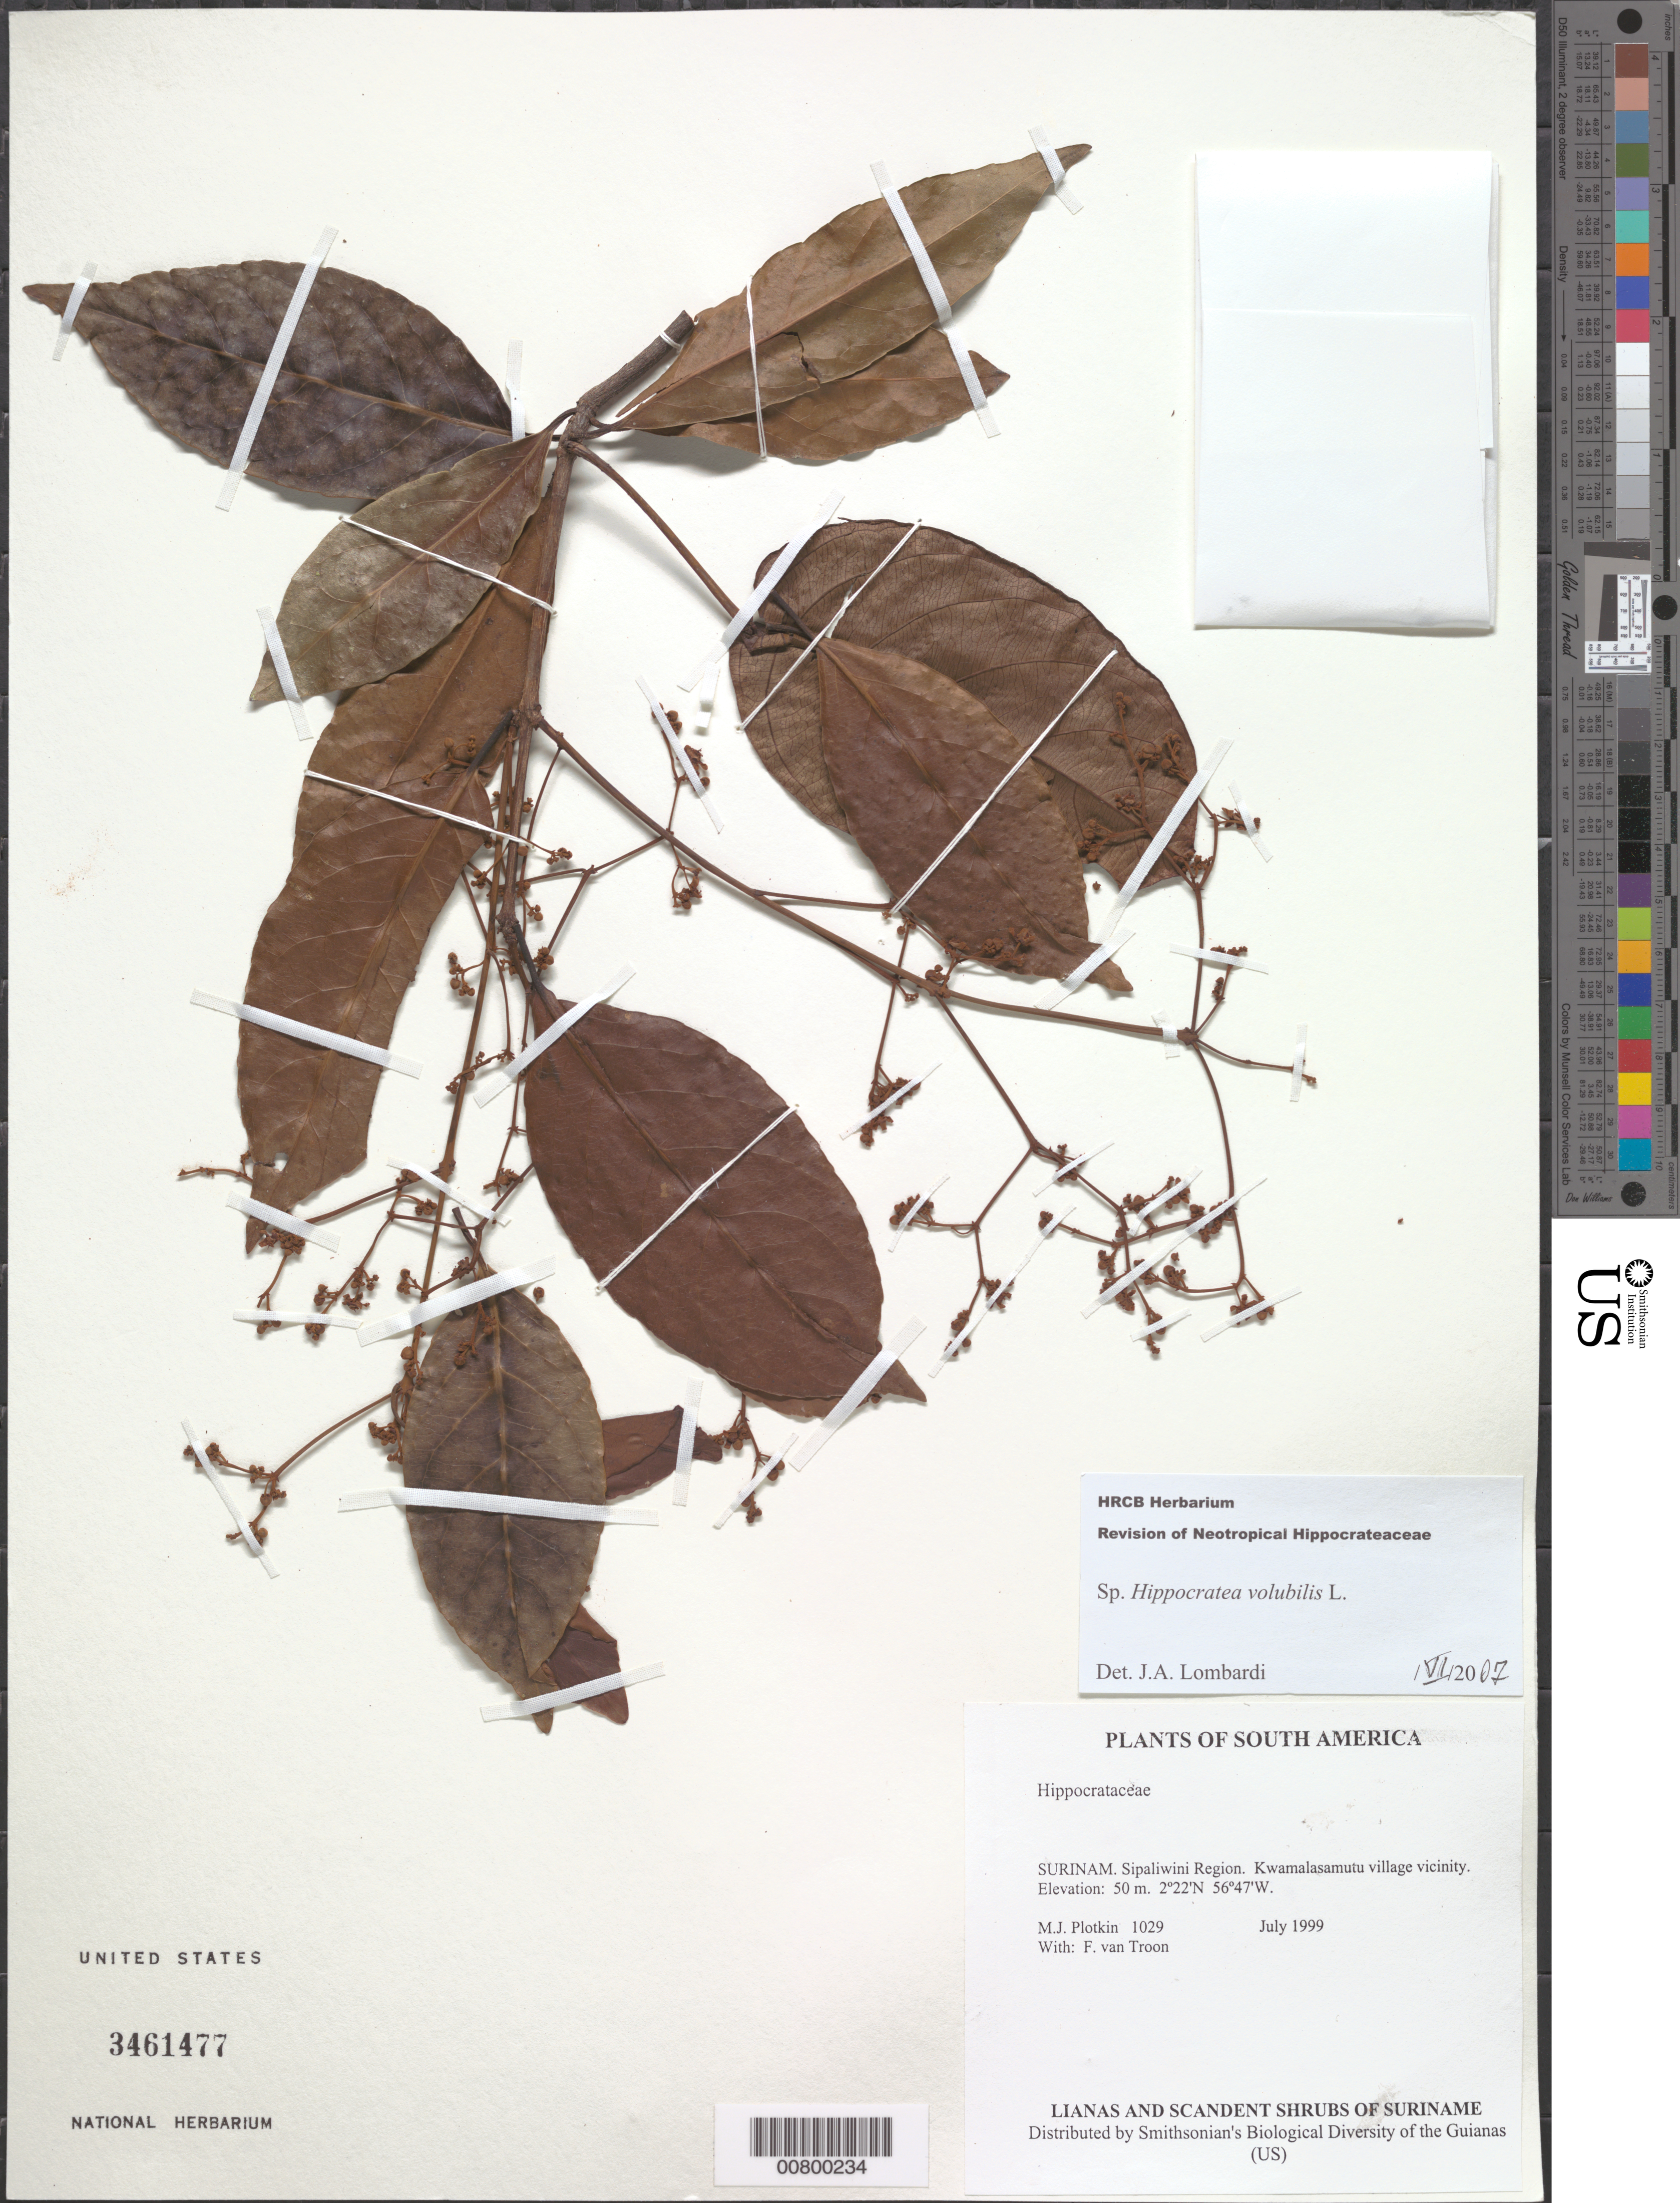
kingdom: Plantae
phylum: Tracheophyta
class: Magnoliopsida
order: Celastrales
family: Celastraceae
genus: Hippocratea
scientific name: Hippocratea volubilis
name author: L.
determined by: Lombardi, Julio A.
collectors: M. Plotkin & F. Troon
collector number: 1029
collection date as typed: Jul-99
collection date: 1999-07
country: Suriname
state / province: Sipaliwini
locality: Sipaliwini Region, Kwamalasamutu village vicinity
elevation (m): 50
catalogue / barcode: US 3461477